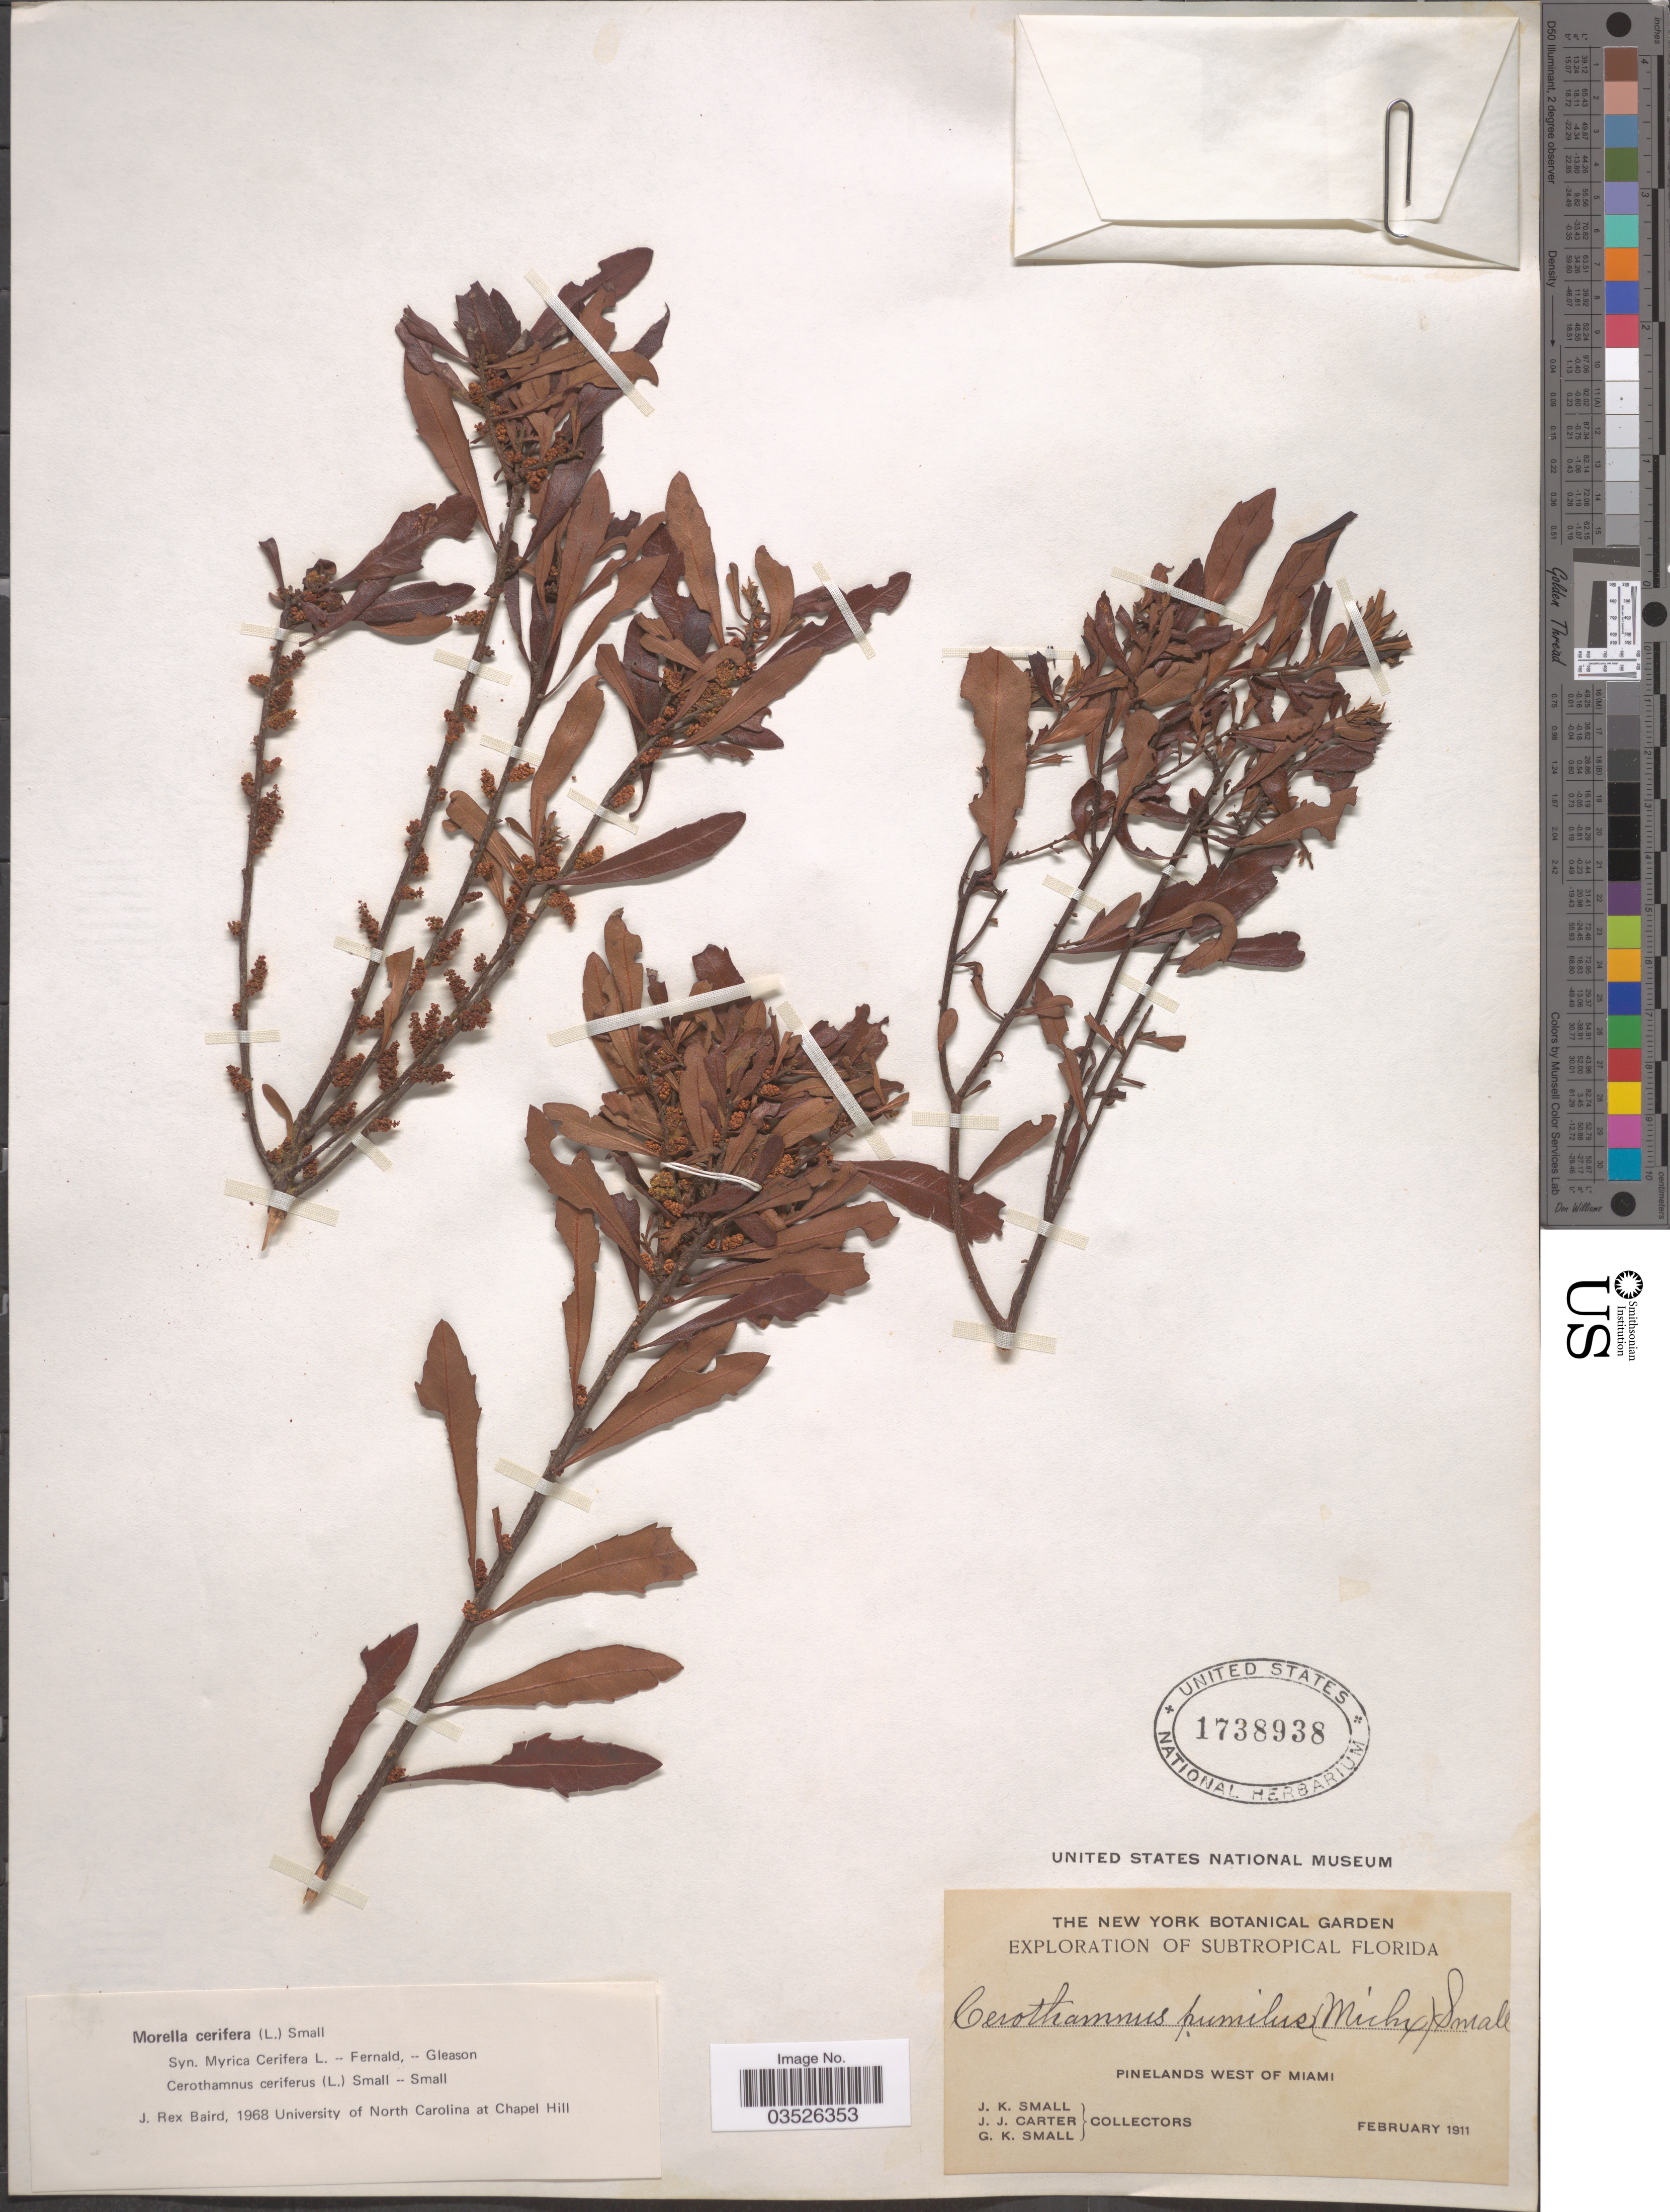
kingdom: Plantae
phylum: Tracheophyta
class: Magnoliopsida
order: Fagales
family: Myricaceae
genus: Morella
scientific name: Morella pumila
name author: (Michx.) Small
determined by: Strong, Mark T., (BOT), Smithsonian Institution - National Museum of Natural History (UNITED STATES)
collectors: J. K. Small, J. Carter & G. K. Small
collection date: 1911-02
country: United States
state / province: Florida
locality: Subtropical Florida. Pinelands west of Miami.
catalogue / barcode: US 1738938